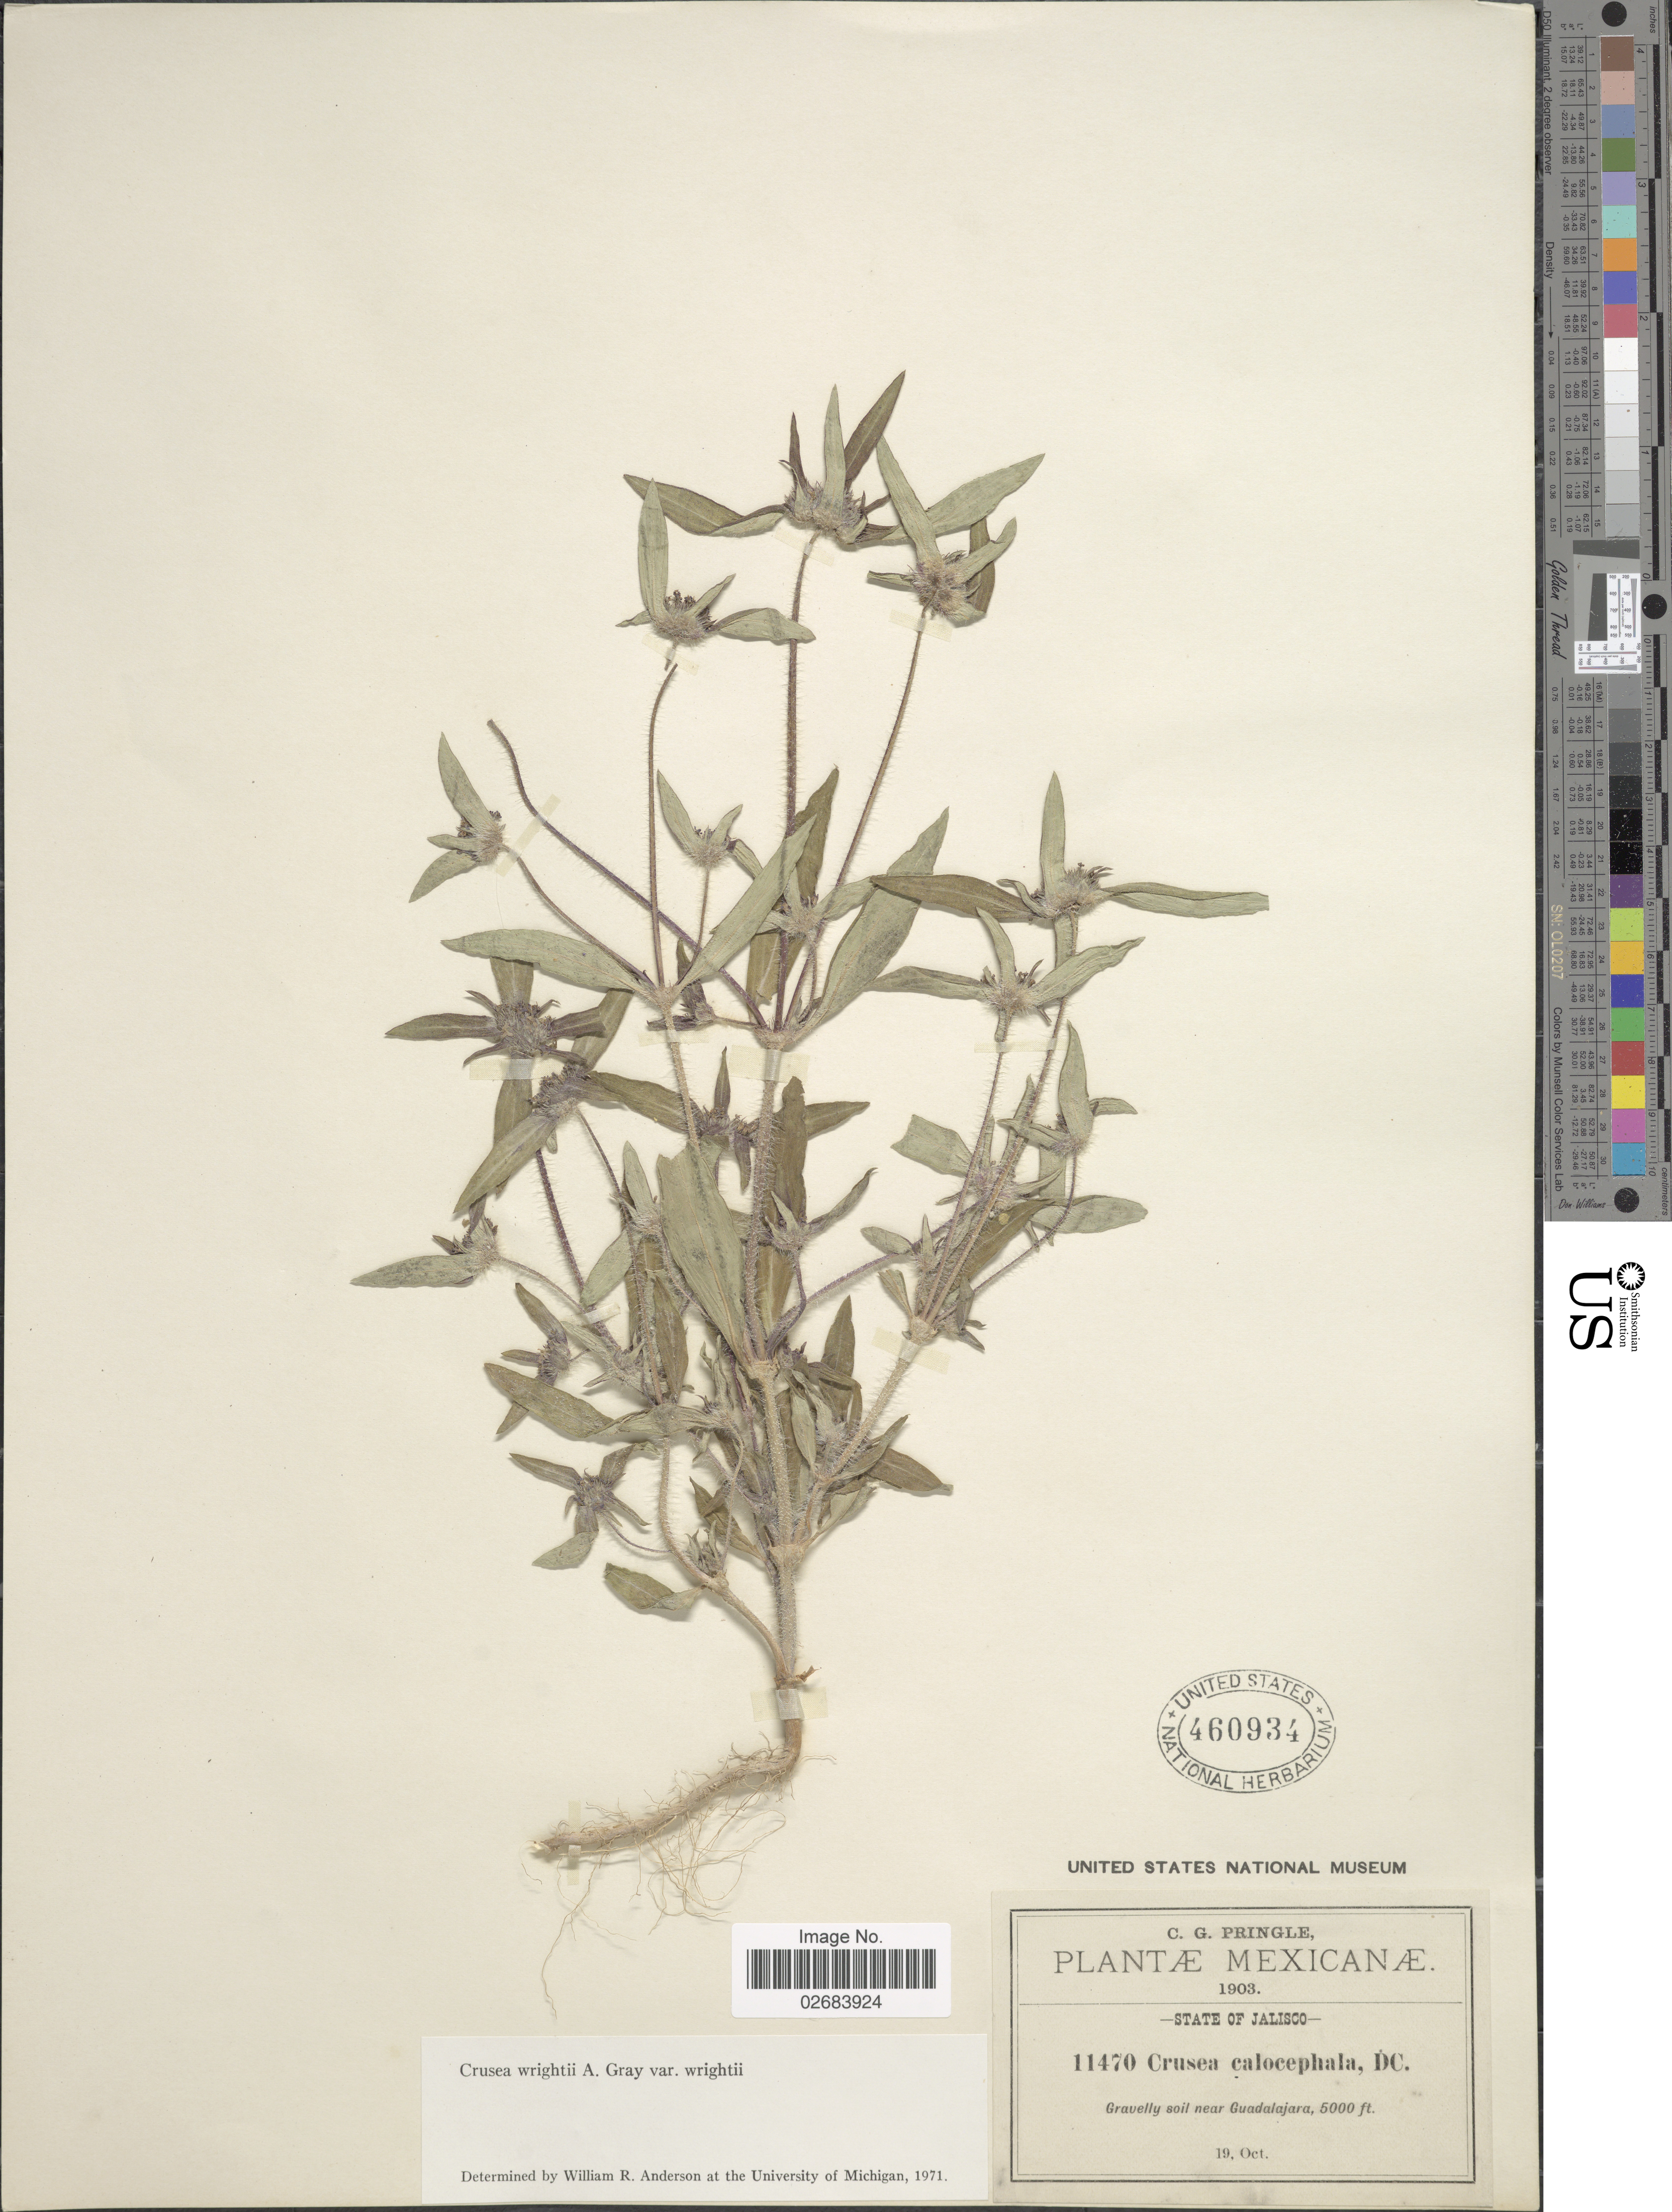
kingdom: Plantae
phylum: Tracheophyta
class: Magnoliopsida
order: Gentianales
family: Rubiaceae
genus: Crusea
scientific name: Crusea wrightii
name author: A. Gray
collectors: C. G. Pringle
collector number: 11470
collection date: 1903-10-19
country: Mexico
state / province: Jalisco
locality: Mexicanae, gravelly soil near Guadalajara.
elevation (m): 1524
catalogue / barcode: US 460934